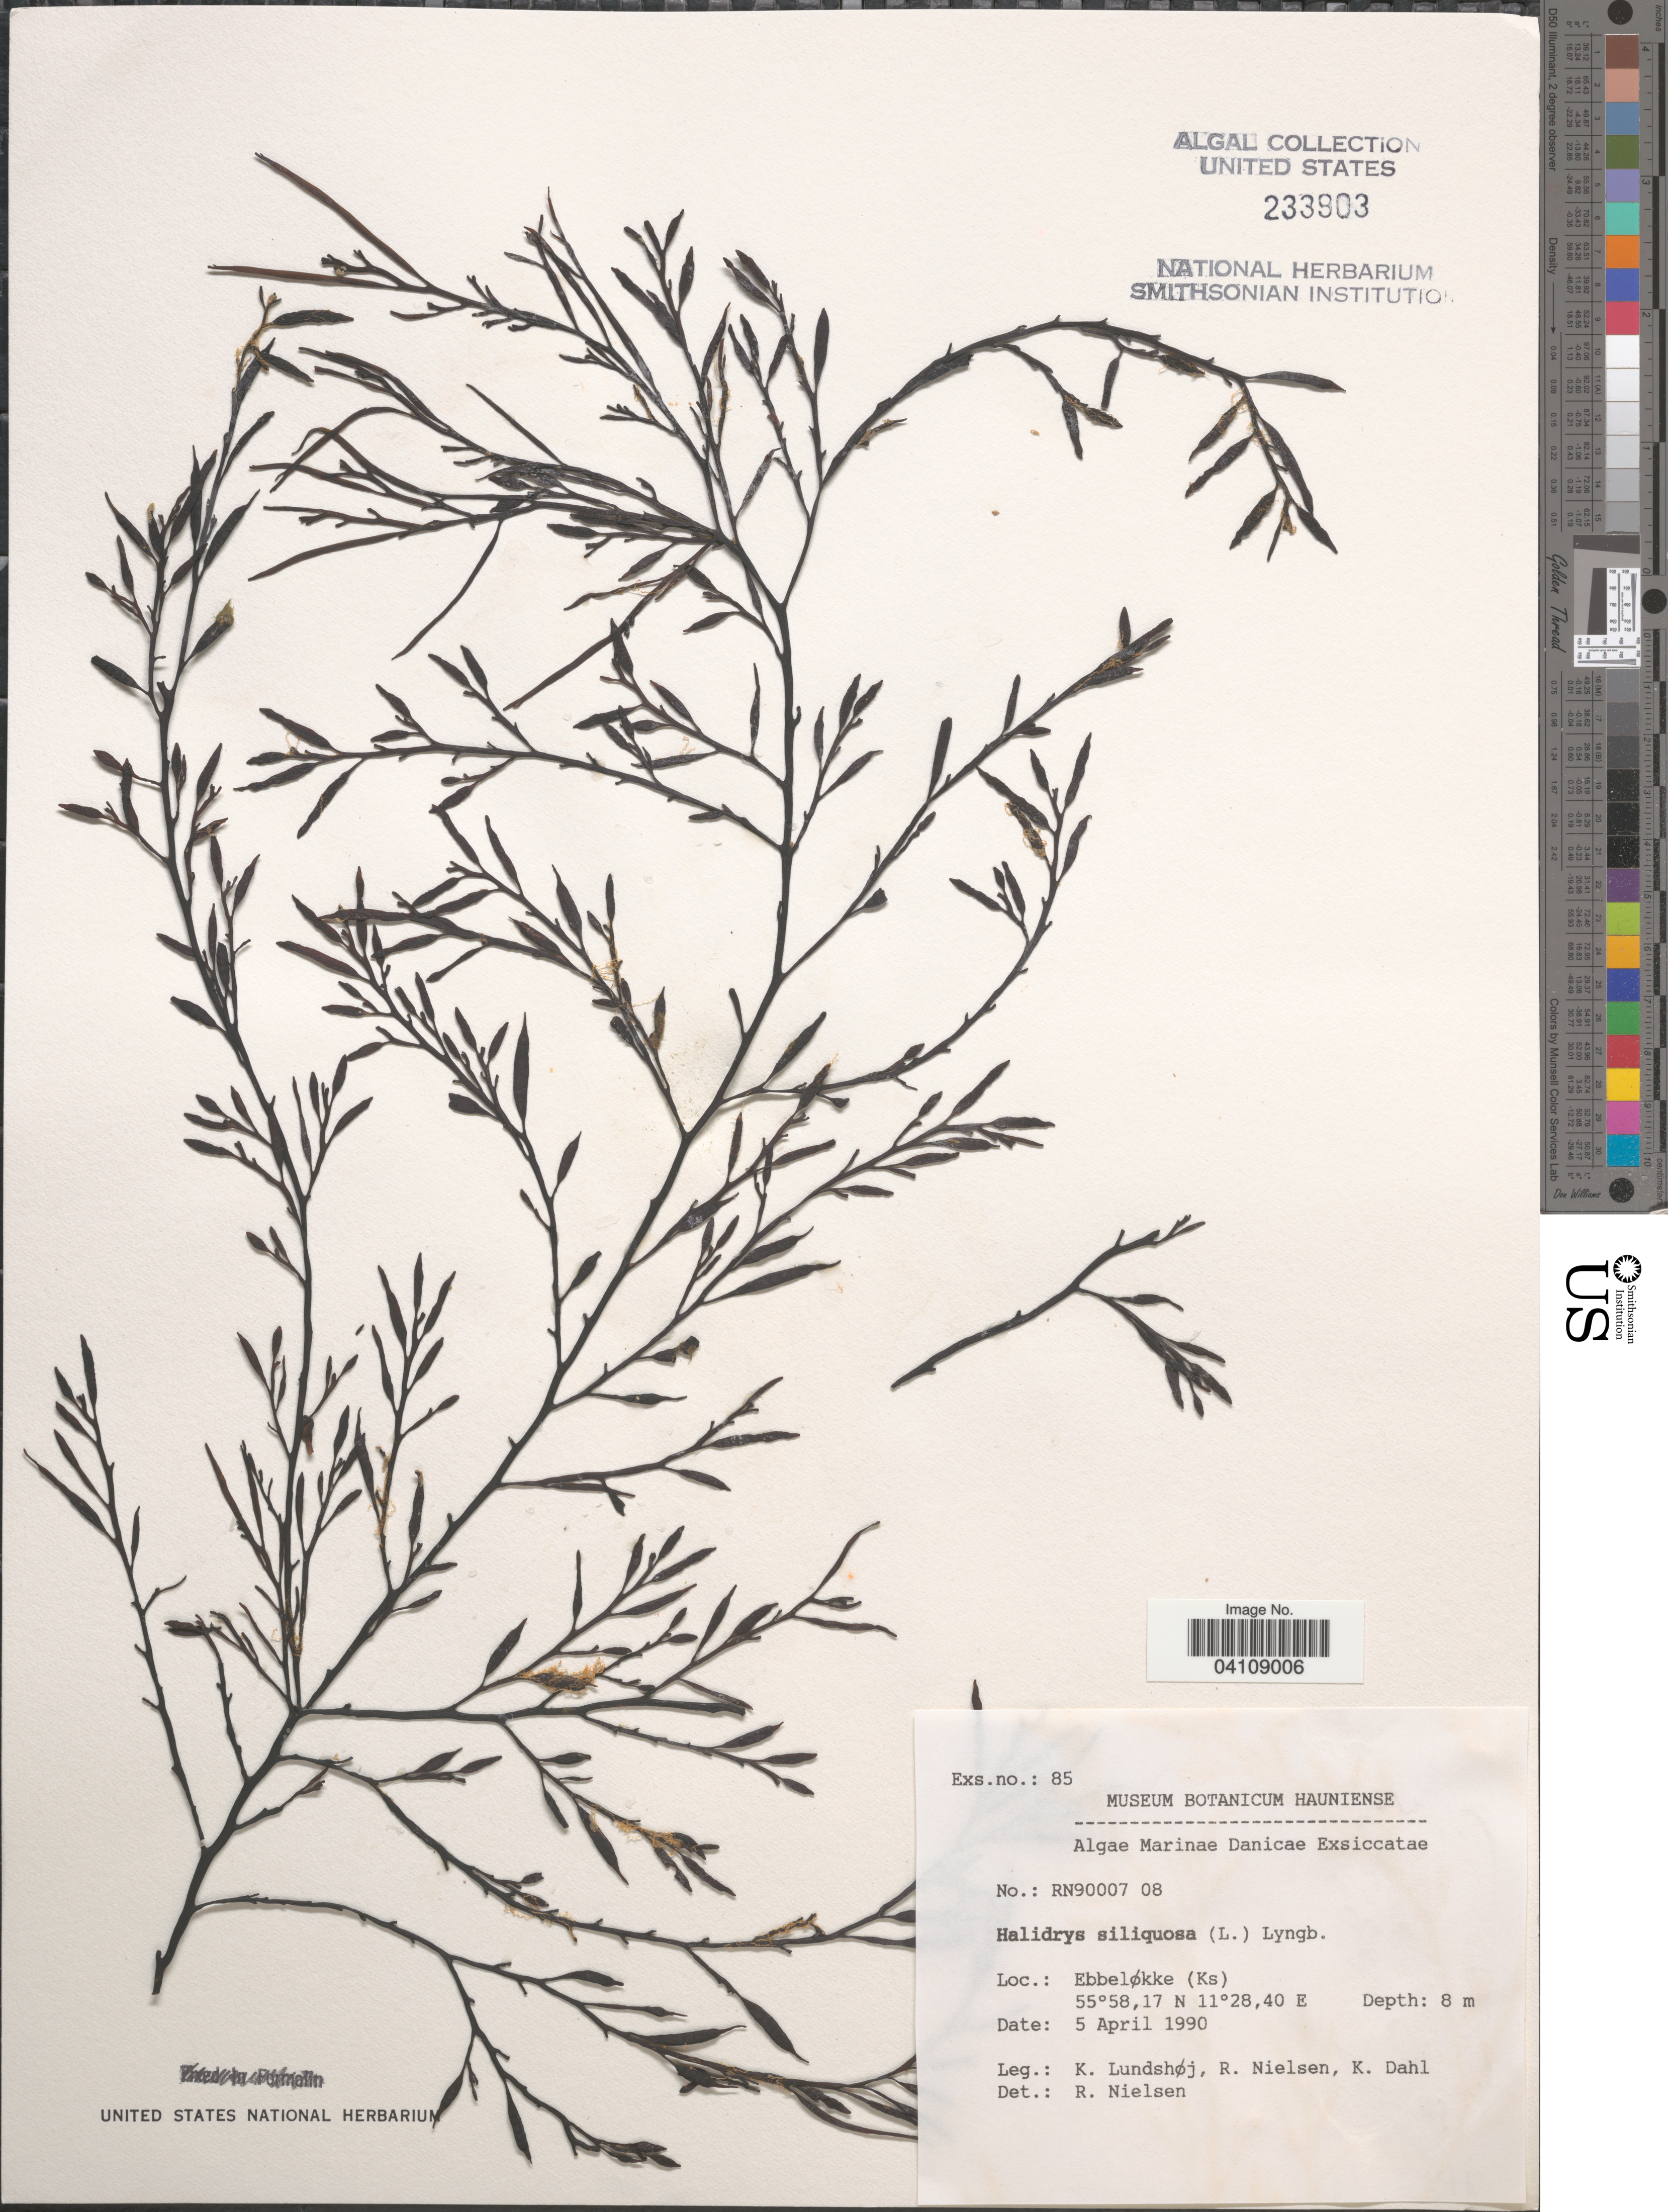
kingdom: Chromista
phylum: Ochrophyta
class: Phaeophyceae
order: Fucales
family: Sargassaceae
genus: Halidrys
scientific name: Halidrys siliquosa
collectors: K. Lundshøj, R. Nielsen & K. Dahl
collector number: RN90007 08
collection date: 1990-04-05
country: Denmark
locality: Danicae. Ebbeløkke (Ks).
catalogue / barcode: US 233903